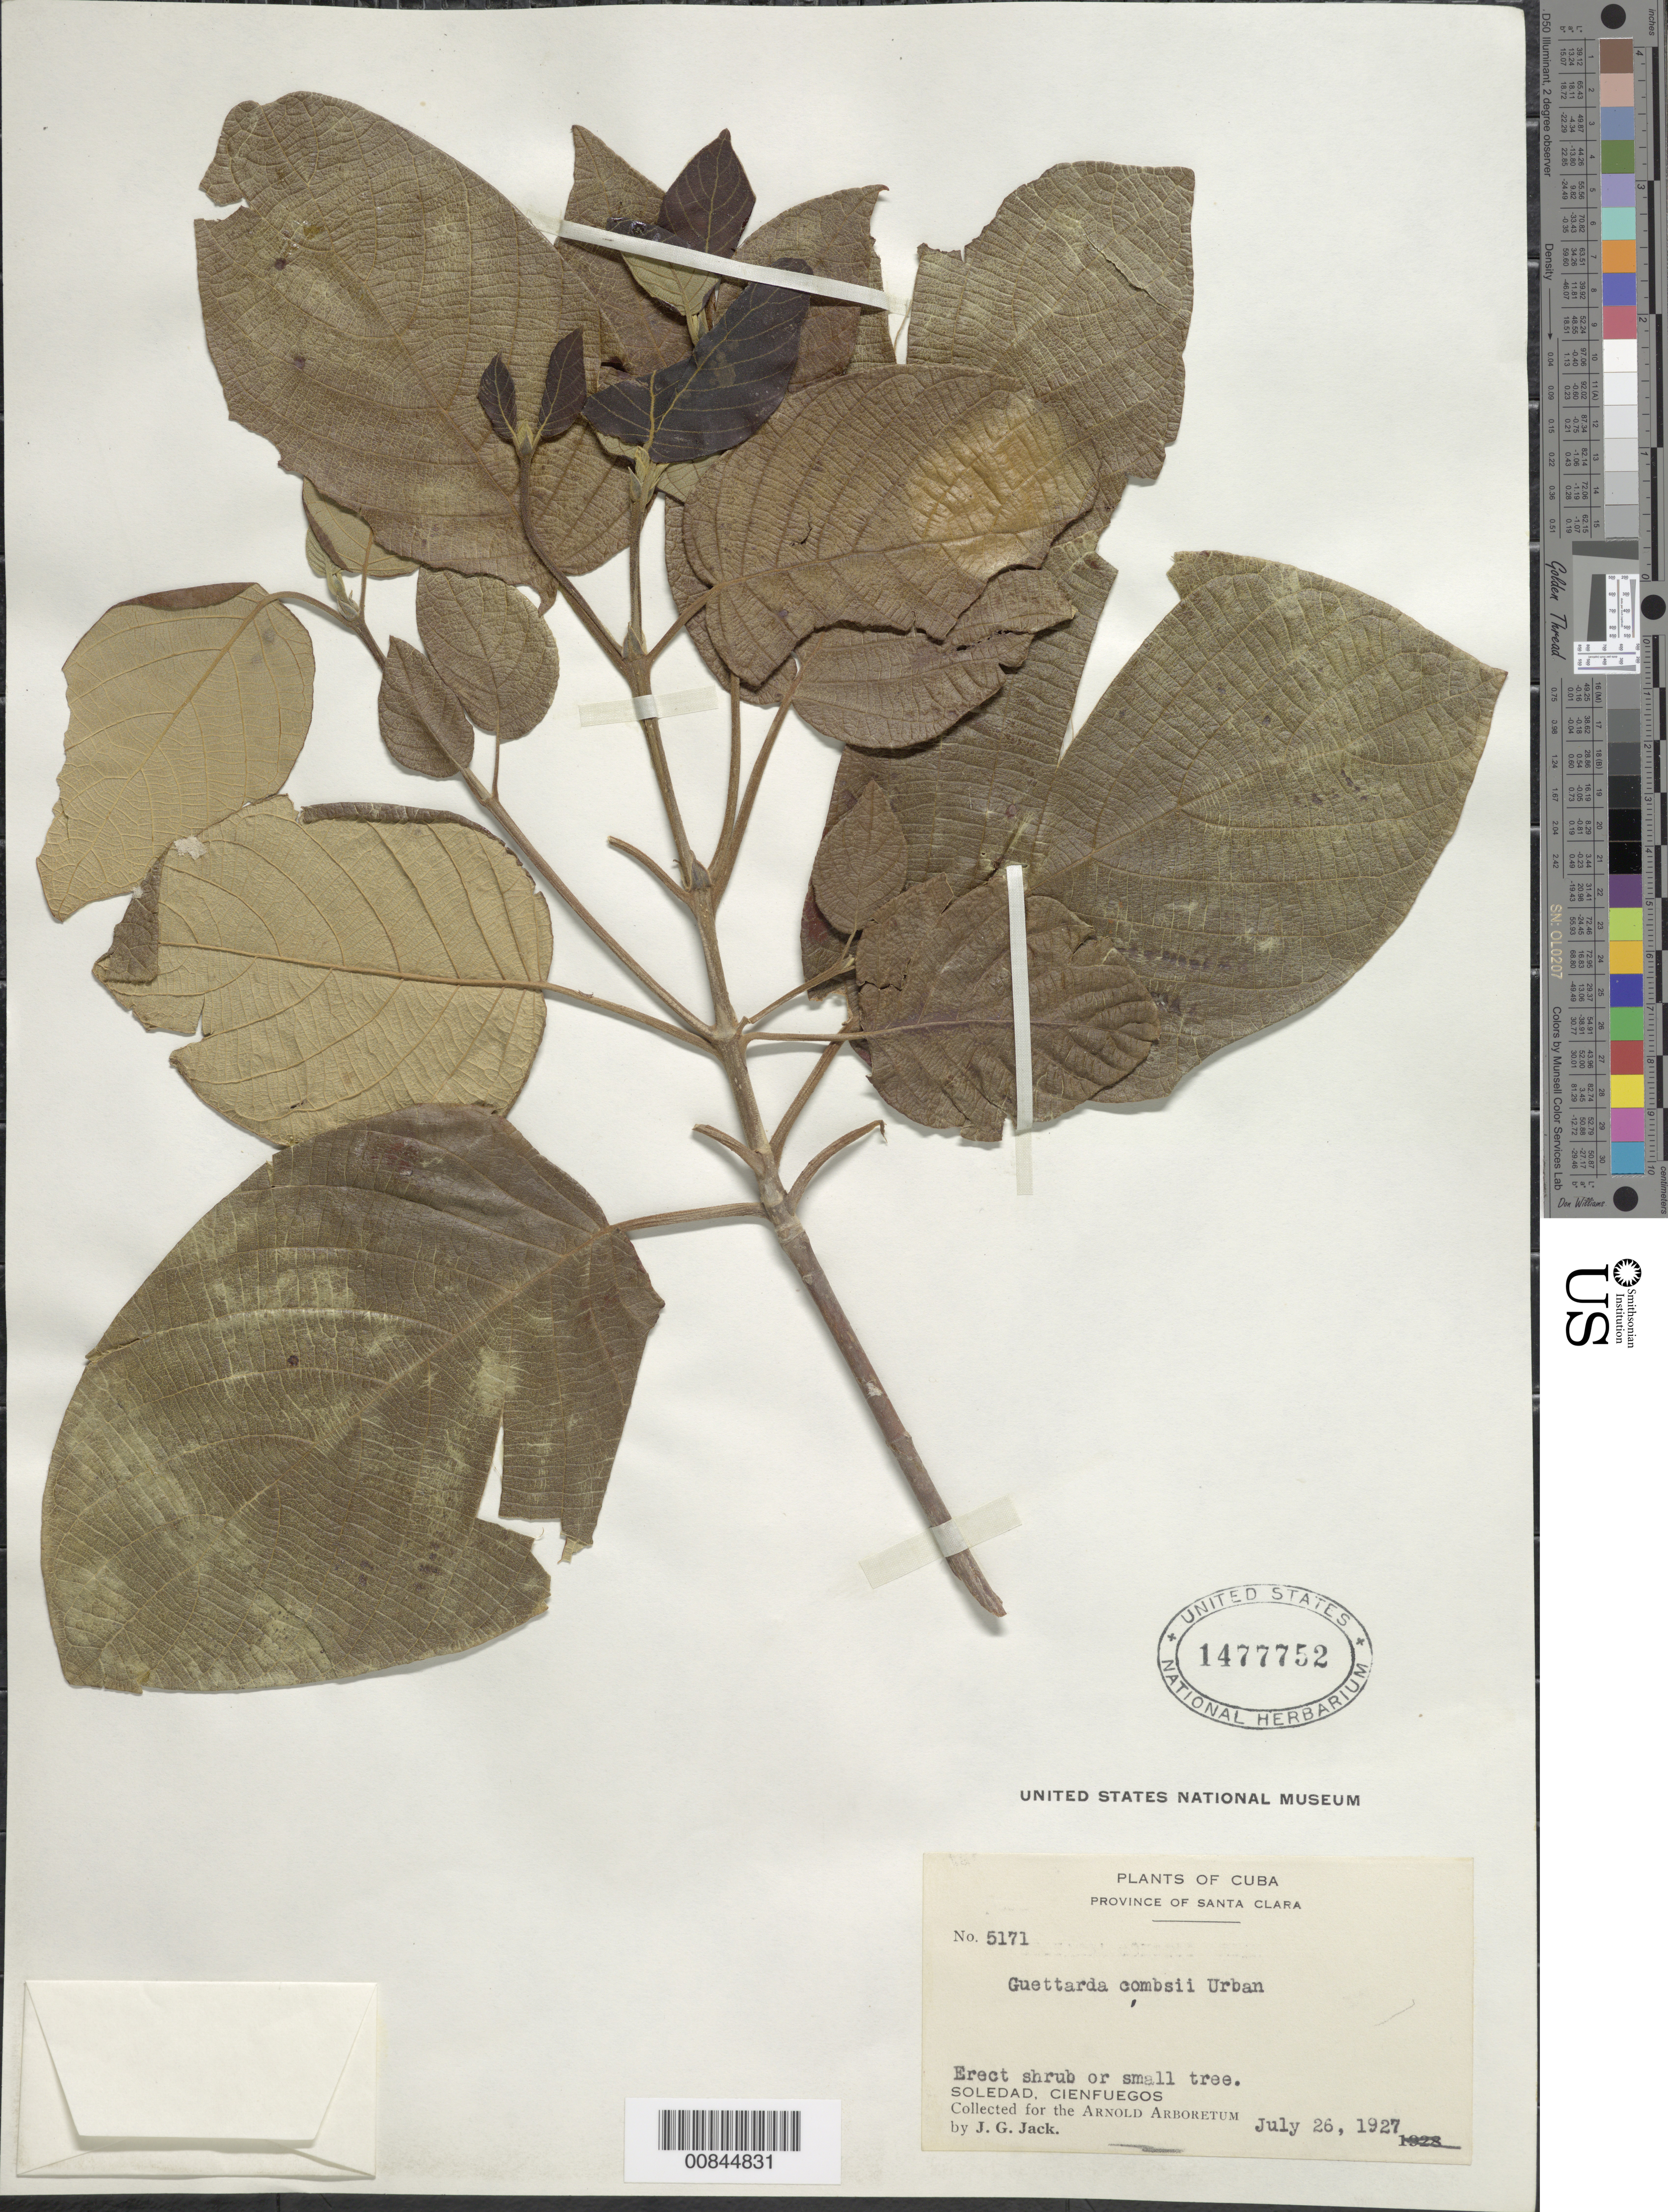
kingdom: Plantae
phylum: Tracheophyta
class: Magnoliopsida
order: Gentianales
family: Rubiaceae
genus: Guettarda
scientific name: Guettarda combsii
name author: Urb.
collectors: J. G. Jack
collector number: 5171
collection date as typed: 26 Jul 1927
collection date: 1927-07-26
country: Cuba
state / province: Las Villas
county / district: Cienfuegos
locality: Soledad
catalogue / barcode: US 1477752